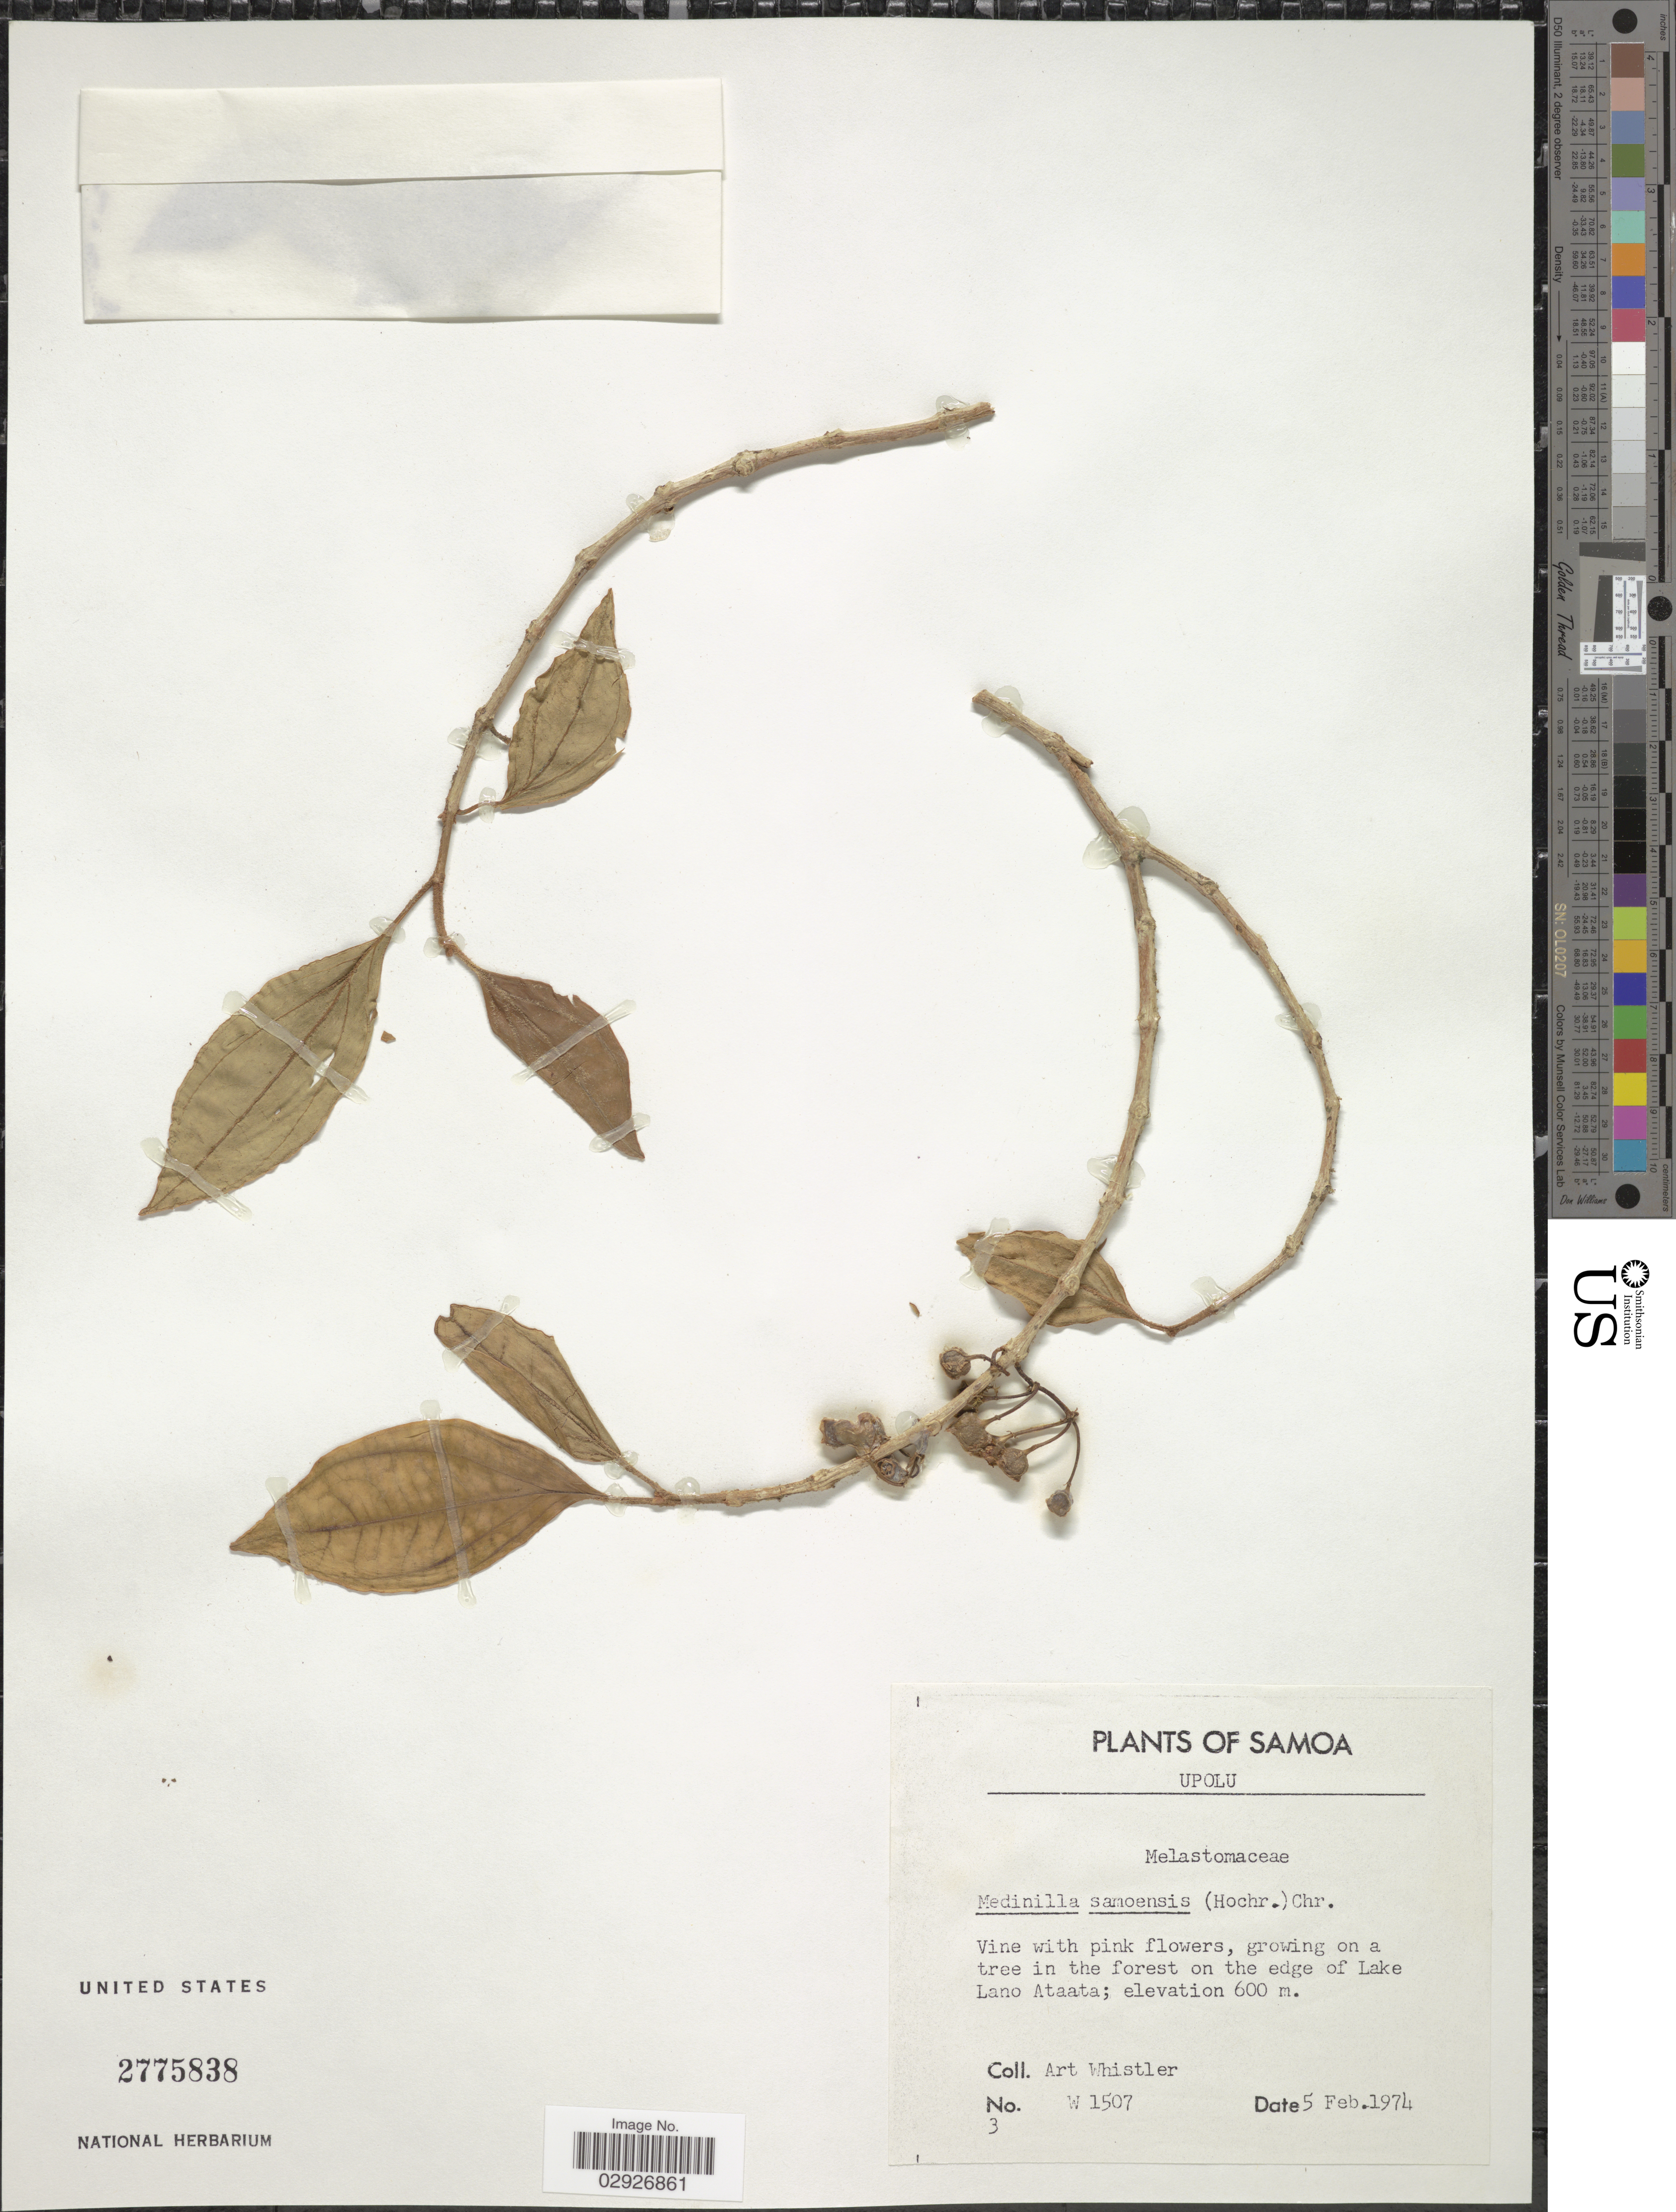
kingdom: Plantae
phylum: Tracheophyta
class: Magnoliopsida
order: Myrtales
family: Melastomataceae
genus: Medinilla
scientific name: Medinilla samoensis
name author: Christoph.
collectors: A. Whistler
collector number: W1507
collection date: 1974-02-05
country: Samoa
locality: Samoa. Upolu. Growing on a tree in the forest on the edge of Lake Lano Ataata.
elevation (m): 600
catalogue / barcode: US 2775838